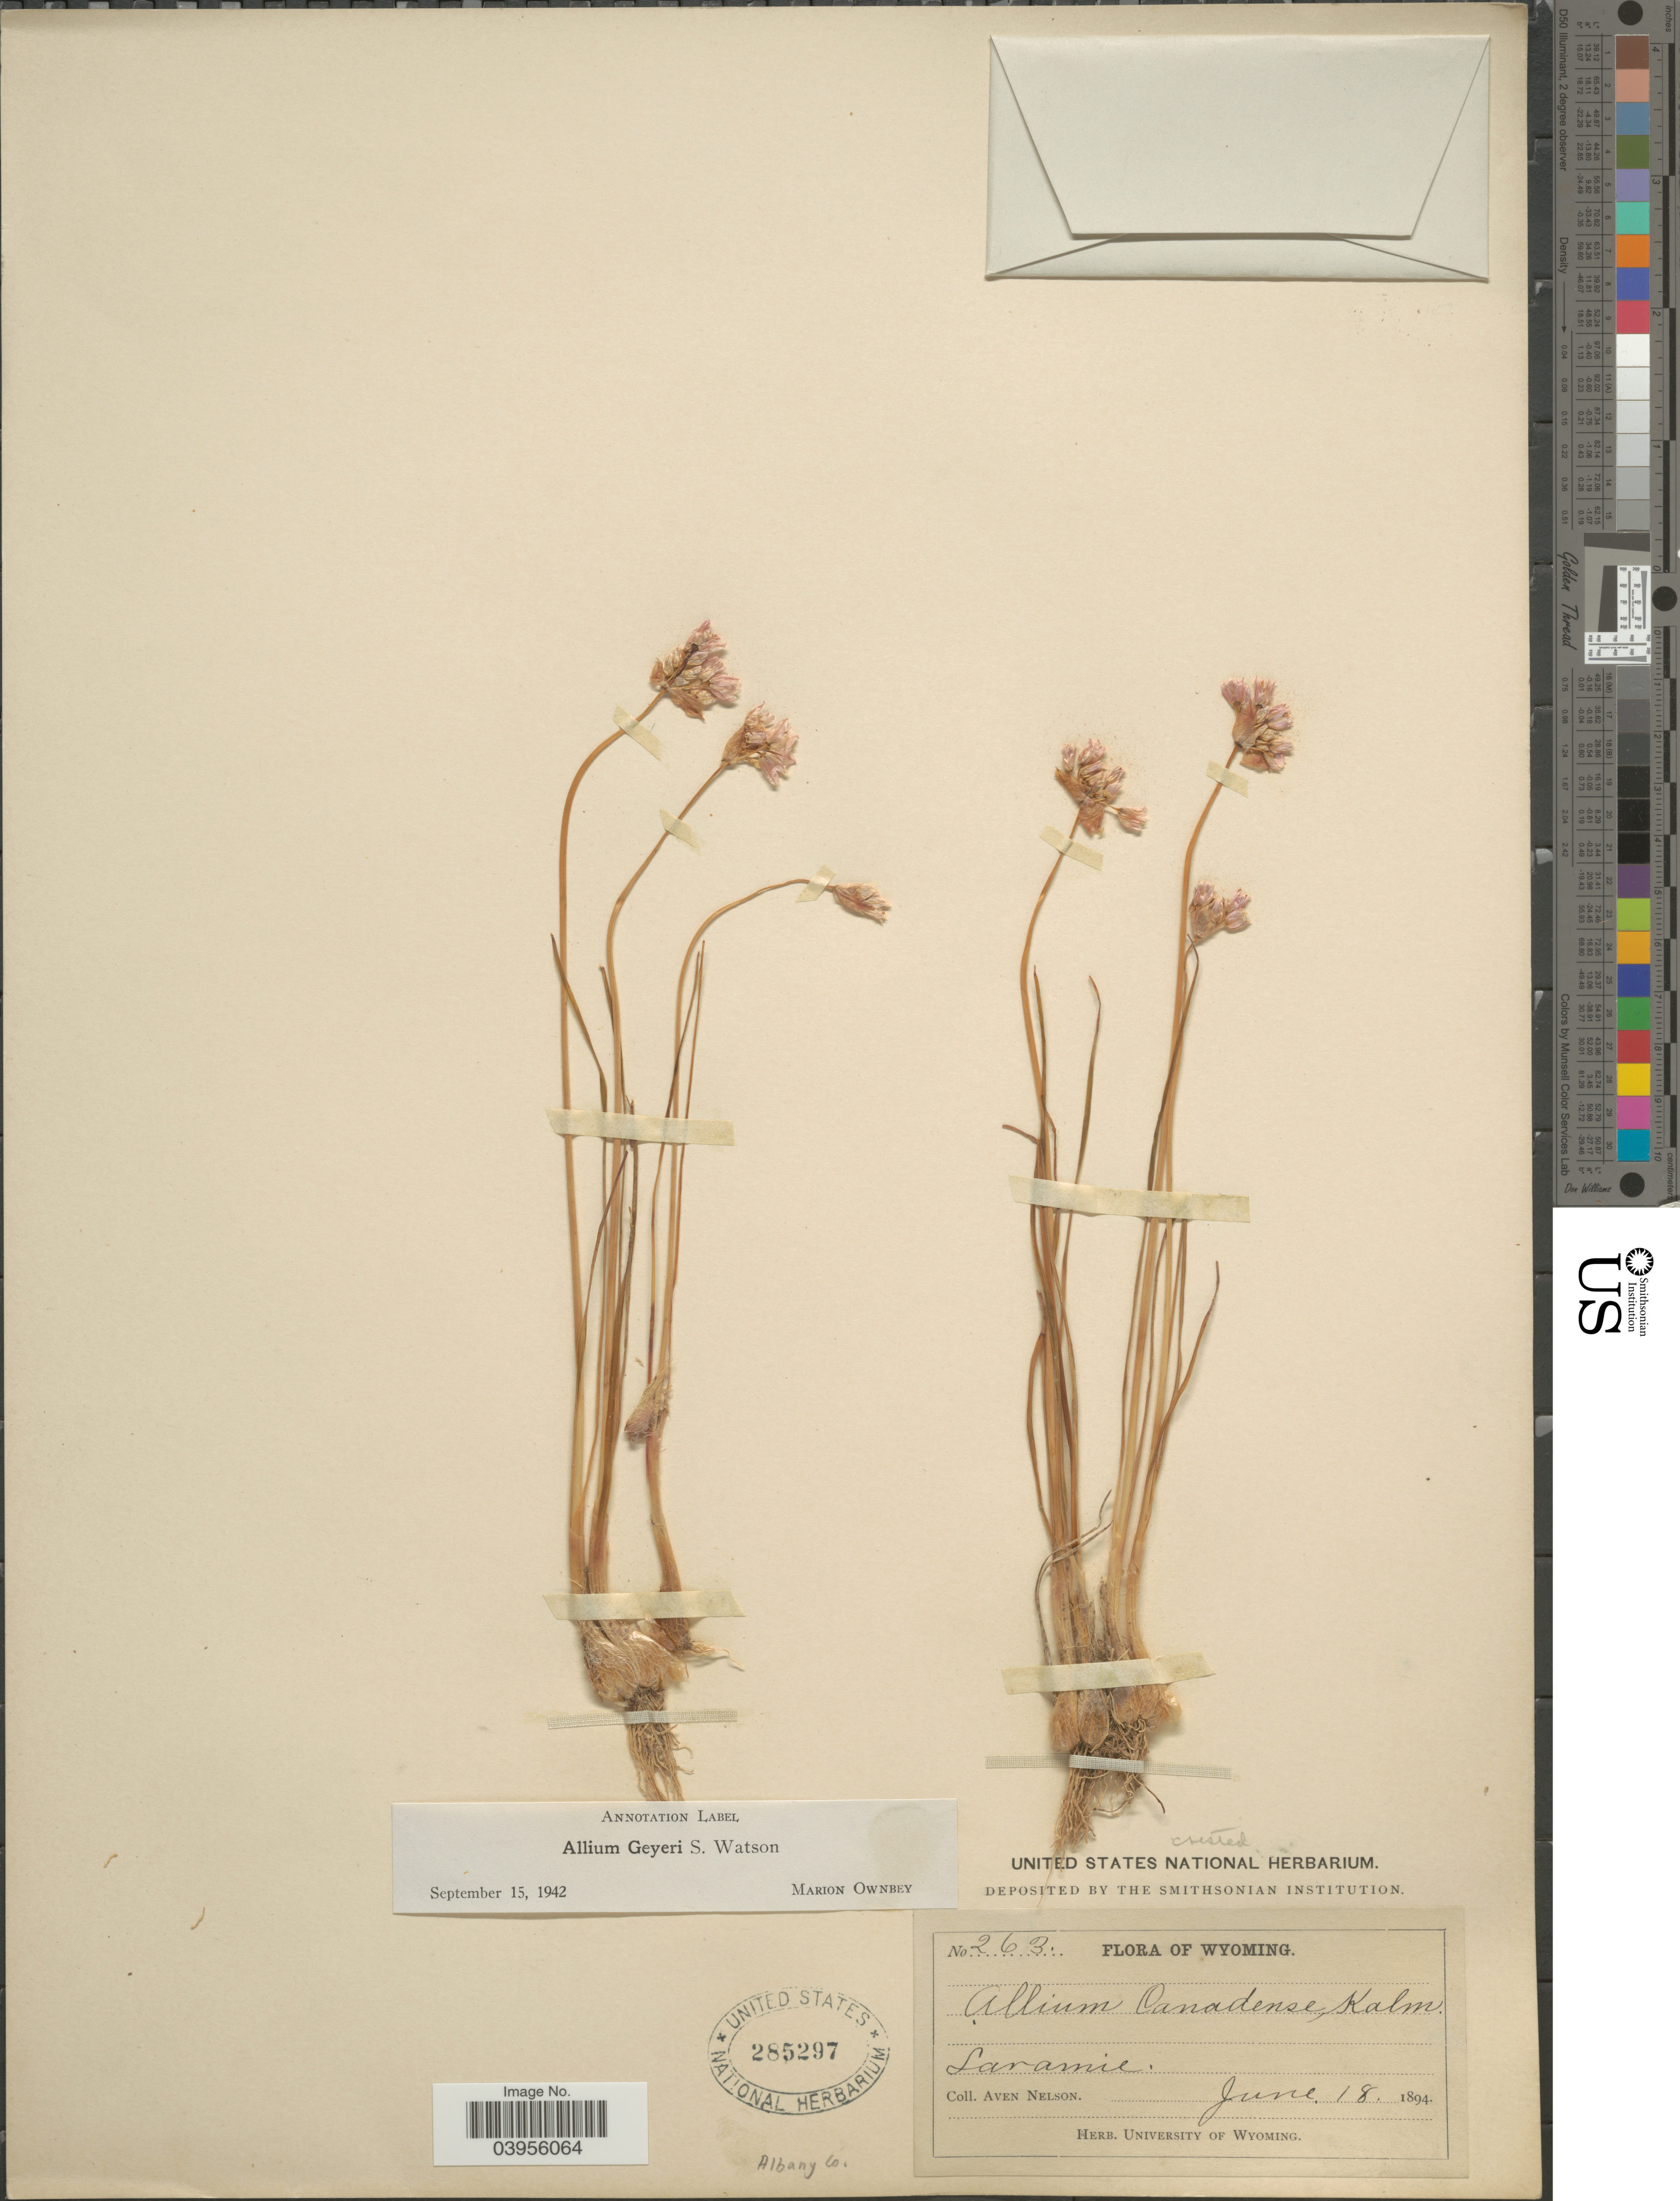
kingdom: Plantae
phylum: Tracheophyta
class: Liliopsida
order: Asparagales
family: Amaryllidaceae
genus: Allium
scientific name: Allium geyeri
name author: S. Watson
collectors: A. Nelson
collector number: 263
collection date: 1894-06-18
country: United States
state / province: Wyoming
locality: Laramie. Albany Co.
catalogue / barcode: US 285297